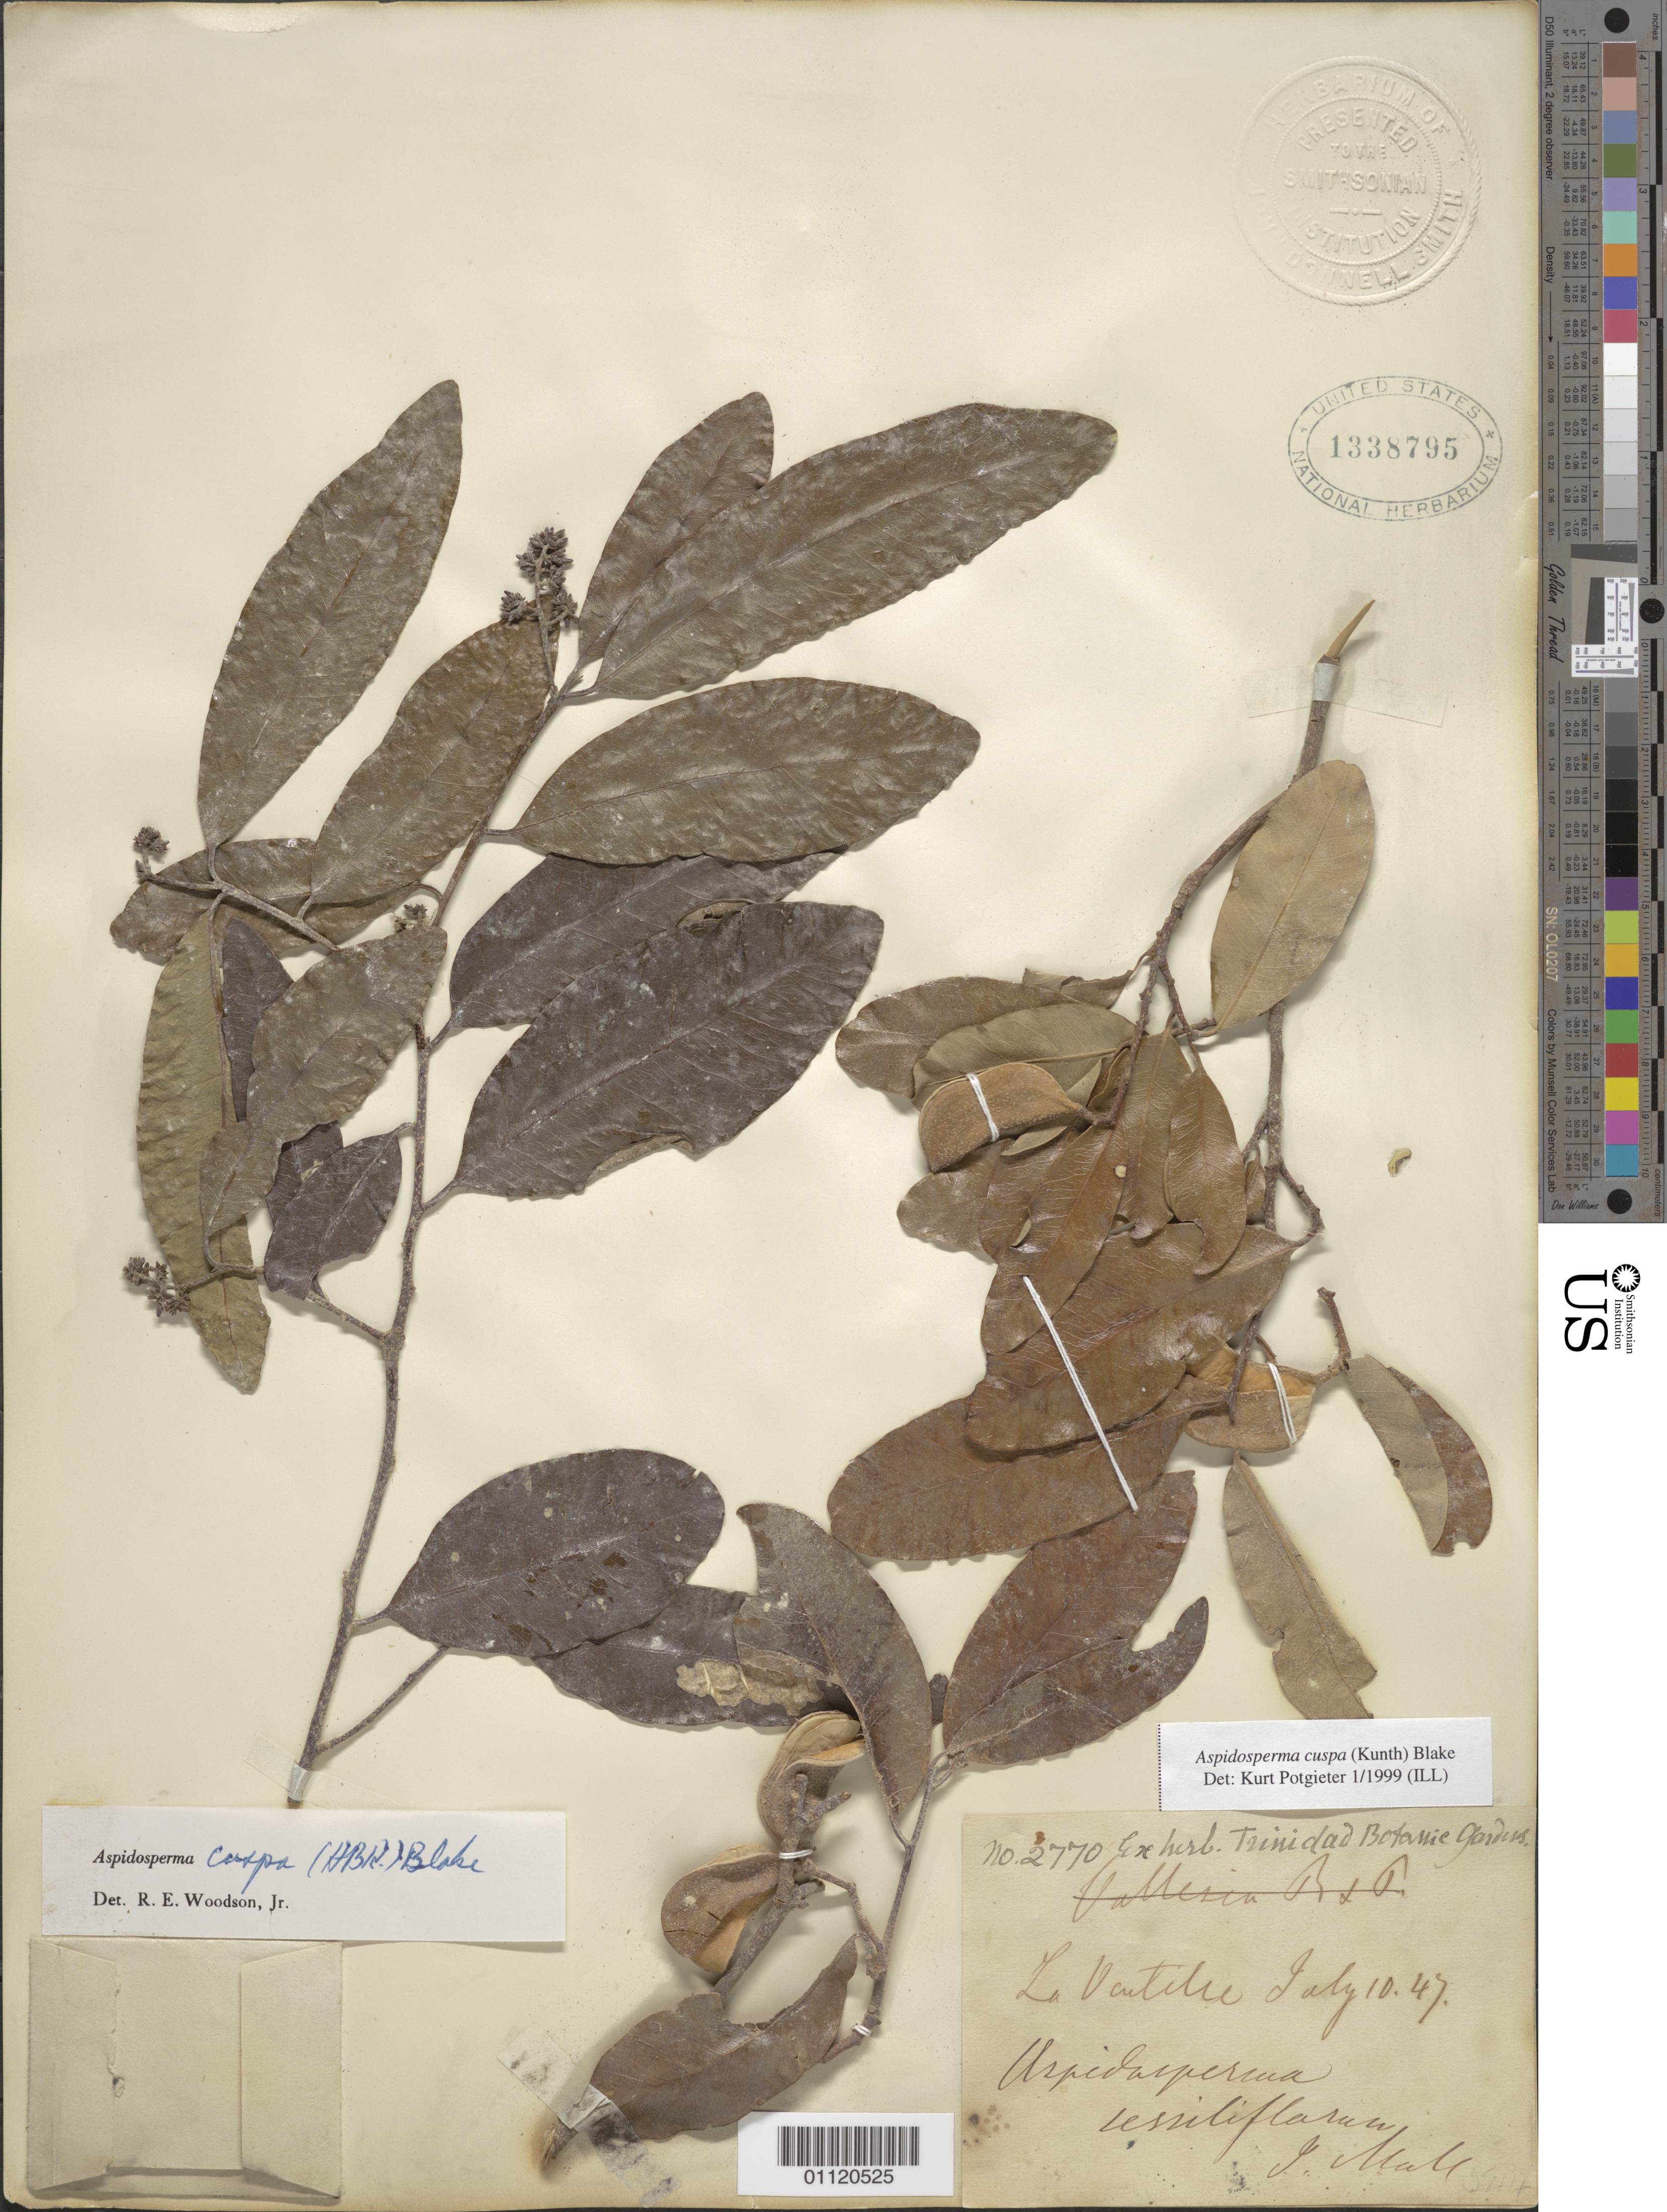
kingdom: Plantae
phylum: Tracheophyta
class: Magnoliopsida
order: Gentianales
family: Apocynaceae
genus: Aspidosperma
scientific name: Aspidosperma cuspa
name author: (Kunth) S.F. Blake ex Pittier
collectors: ex herb. Bot. Gard. Trinidad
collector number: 2770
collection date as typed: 10 Jul 1847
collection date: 1847-07-10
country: Trinidad and Tobago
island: Trinidad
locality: La Ventille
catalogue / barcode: US 1338795